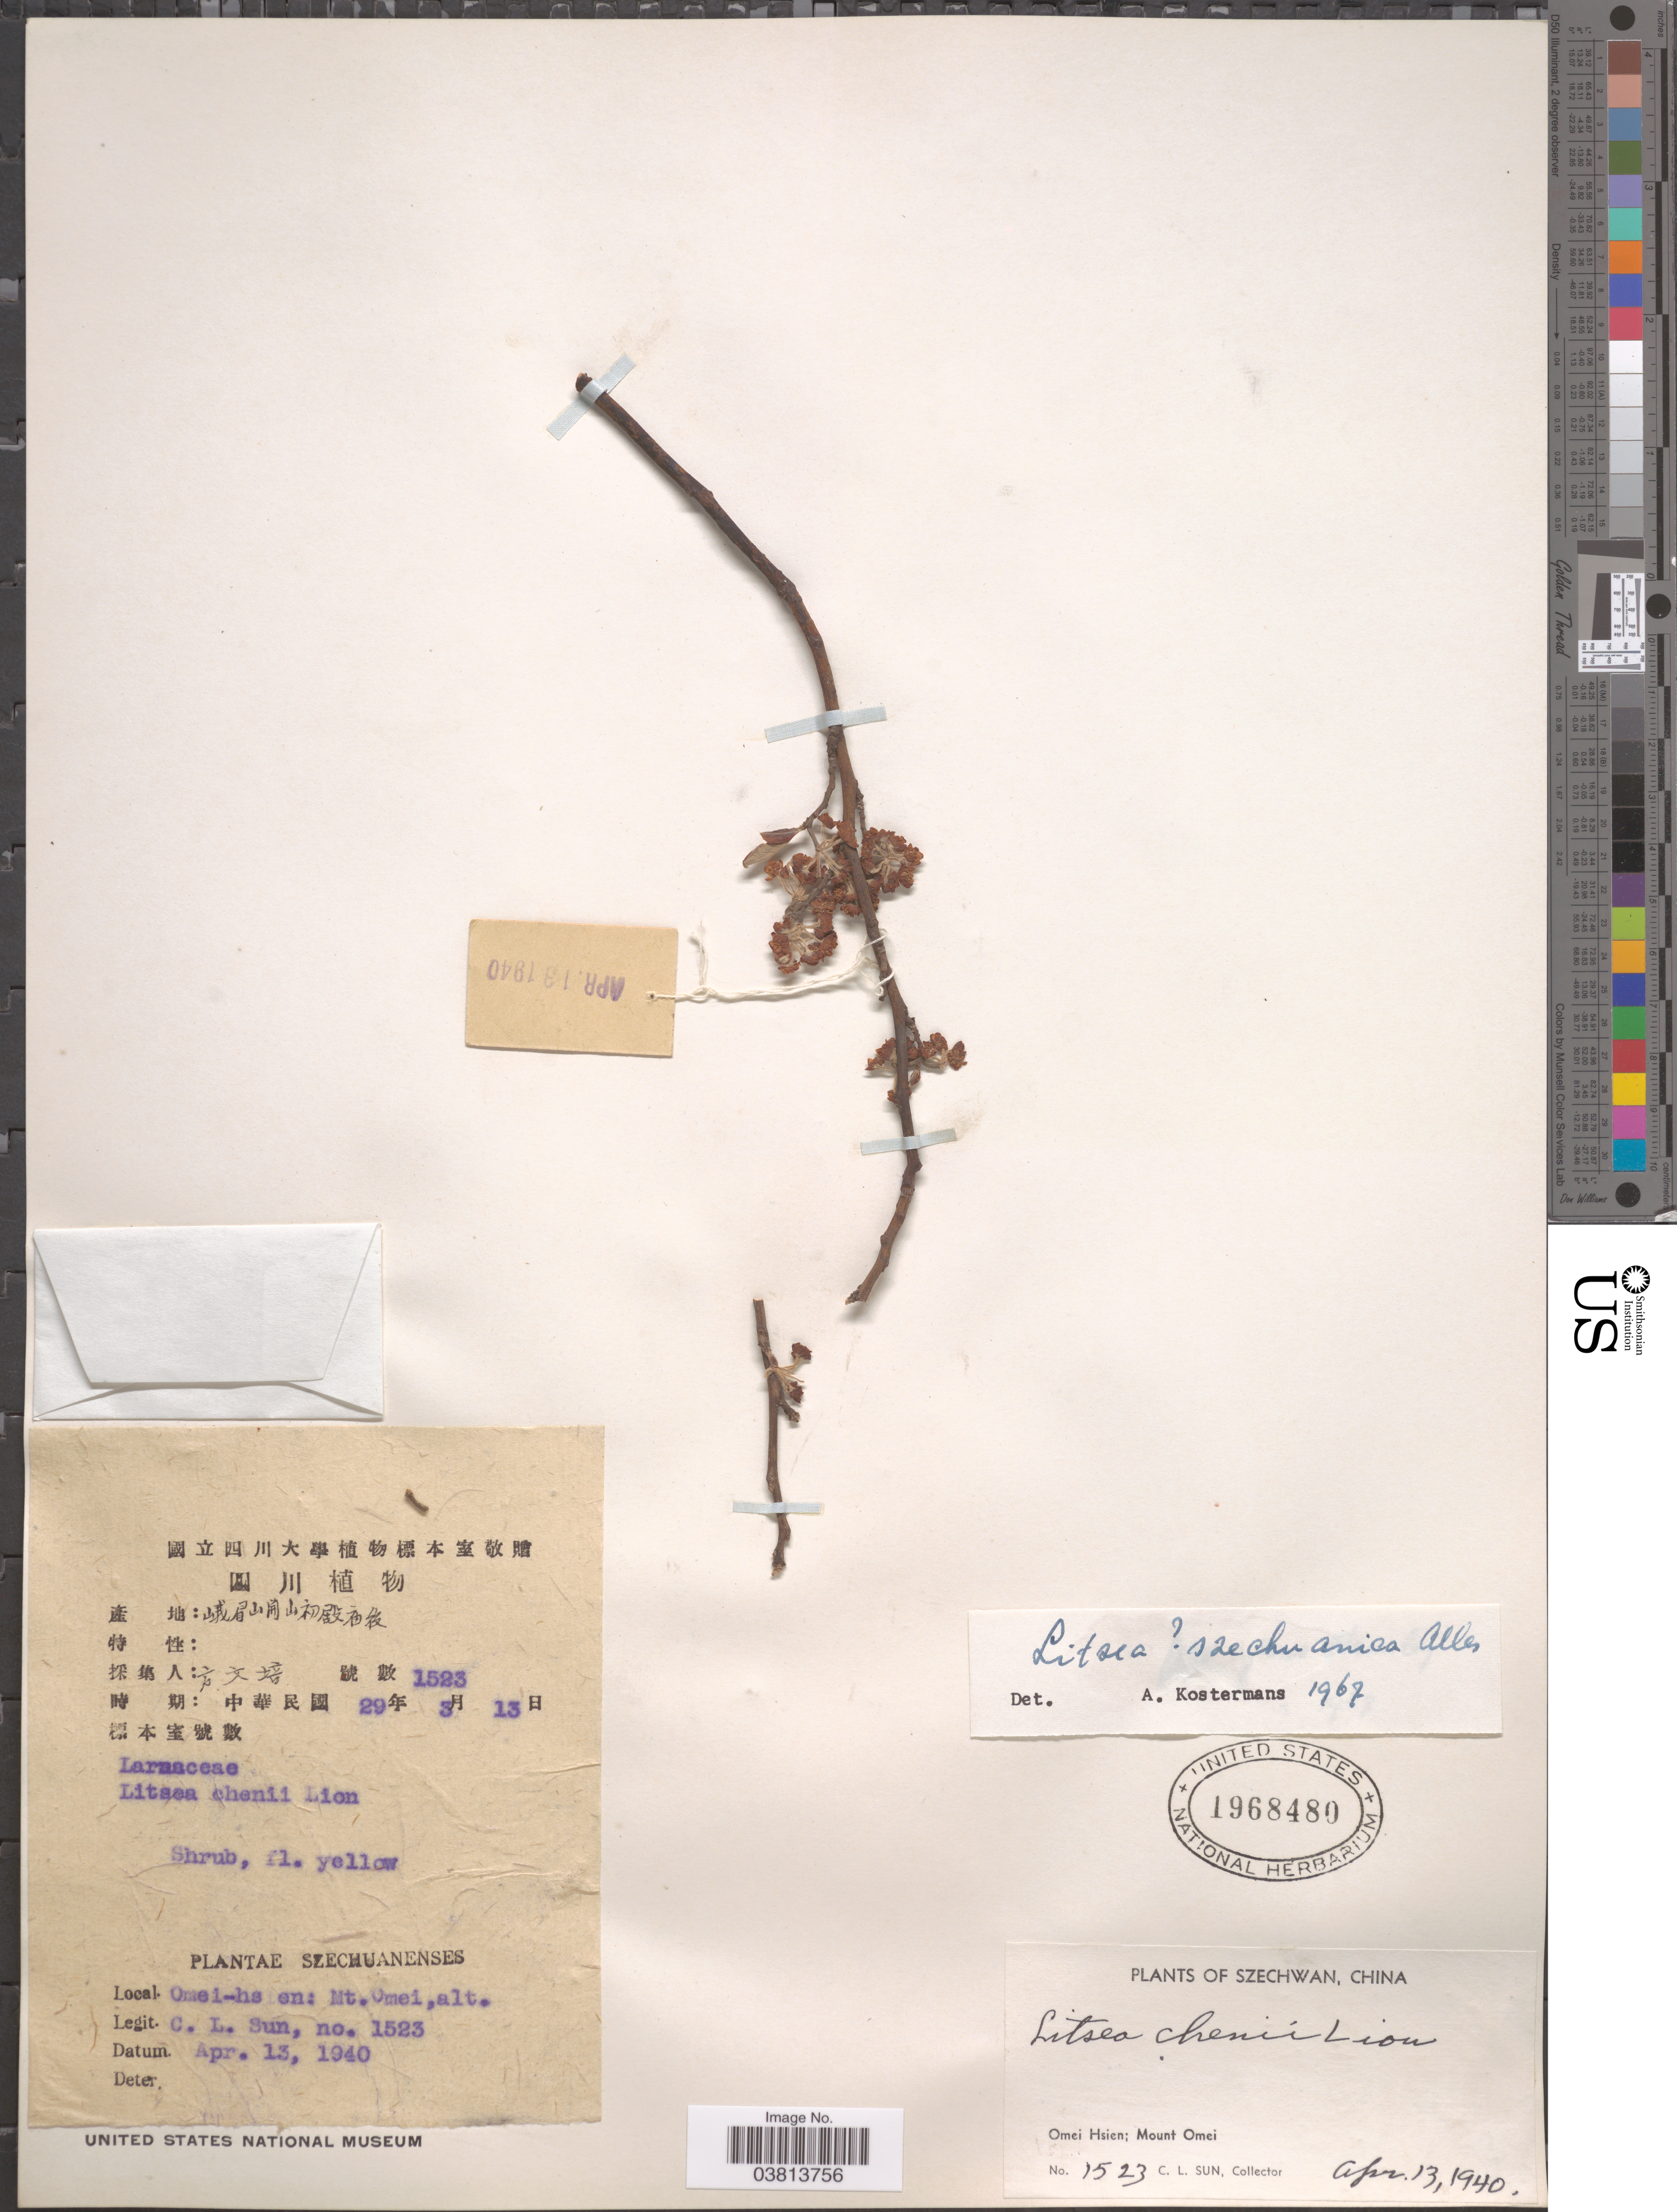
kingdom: Plantae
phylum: Tracheophyta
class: Magnoliopsida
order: Laurales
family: Lauraceae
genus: Litsea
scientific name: Litsea szechuanica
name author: C.K. Allen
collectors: C. Sun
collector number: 1523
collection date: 1940-04-13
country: China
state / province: Sichuan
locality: Szechwan. Omei Hsien; Mount Omei.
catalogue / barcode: US 1968480